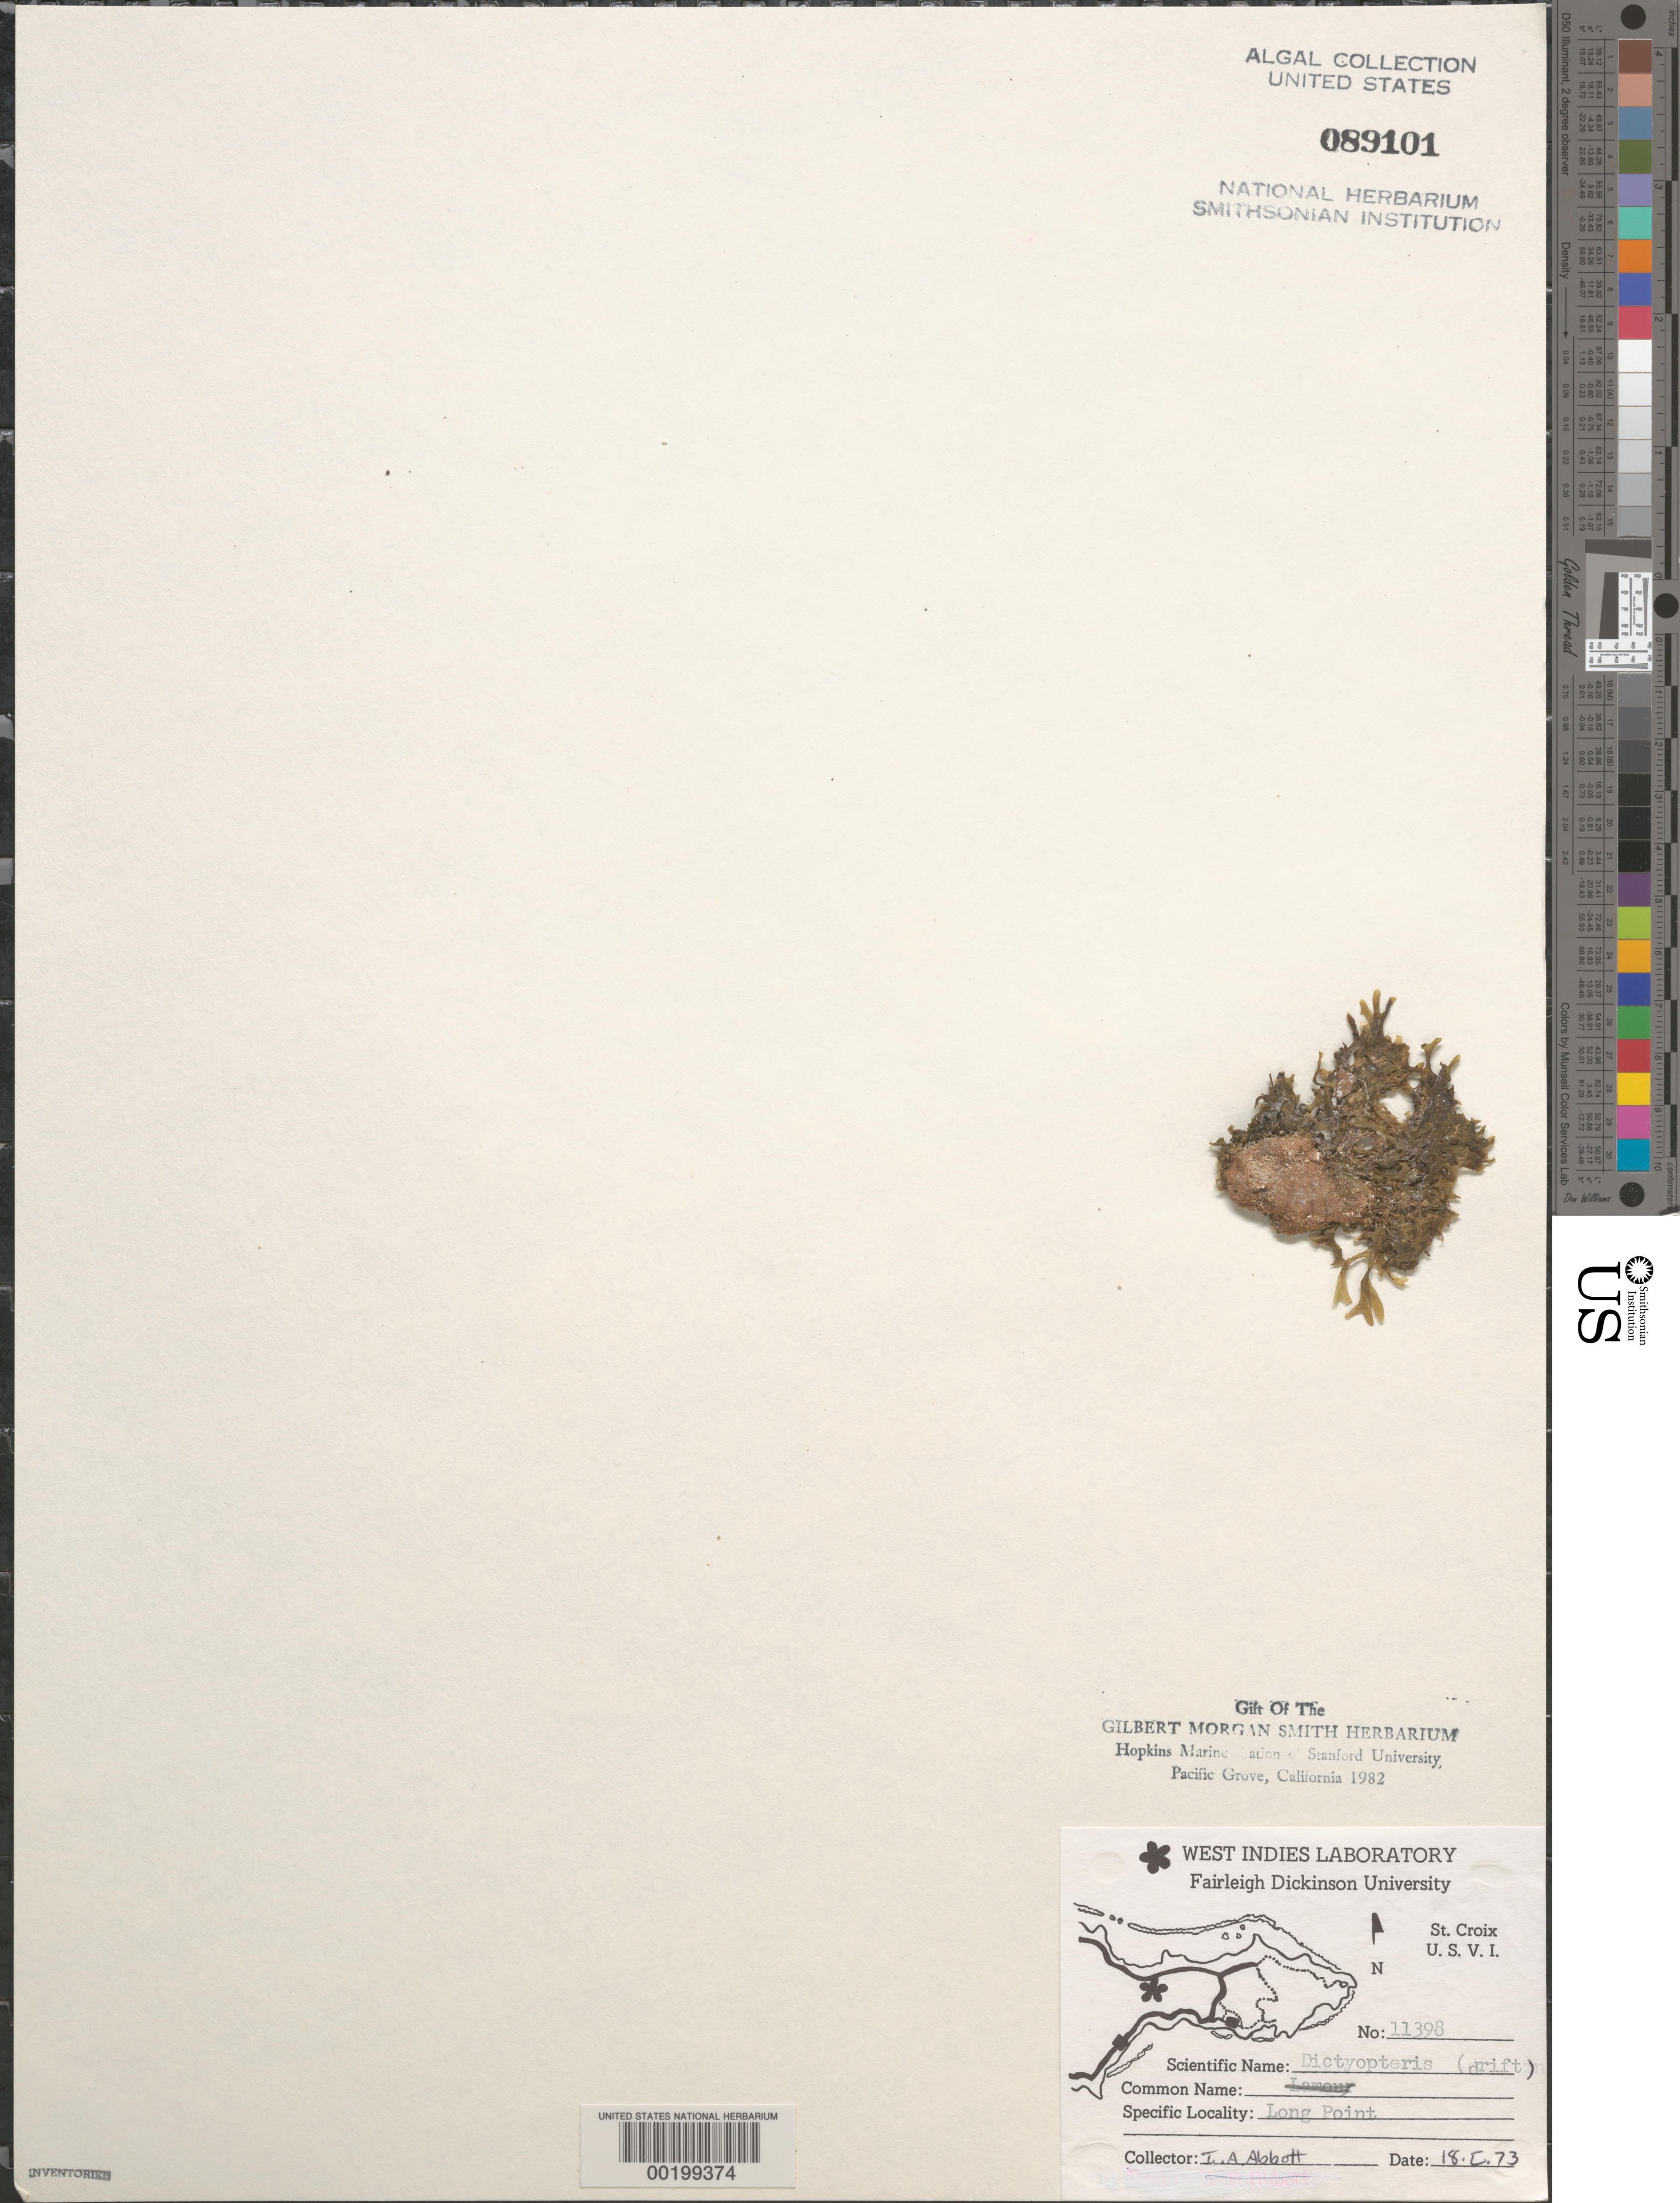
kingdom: Chromista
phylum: Ochrophyta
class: Phaeophyceae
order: Dictyotales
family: Dictyotaceae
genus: Dictyopteris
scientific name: Dictyopteris sp.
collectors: I. A. Abbott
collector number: IAA 11398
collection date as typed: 18 Jan 1973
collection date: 1973-01-18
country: U.S. Virgin Islands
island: St. Croix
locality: Long Point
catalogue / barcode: US 89101